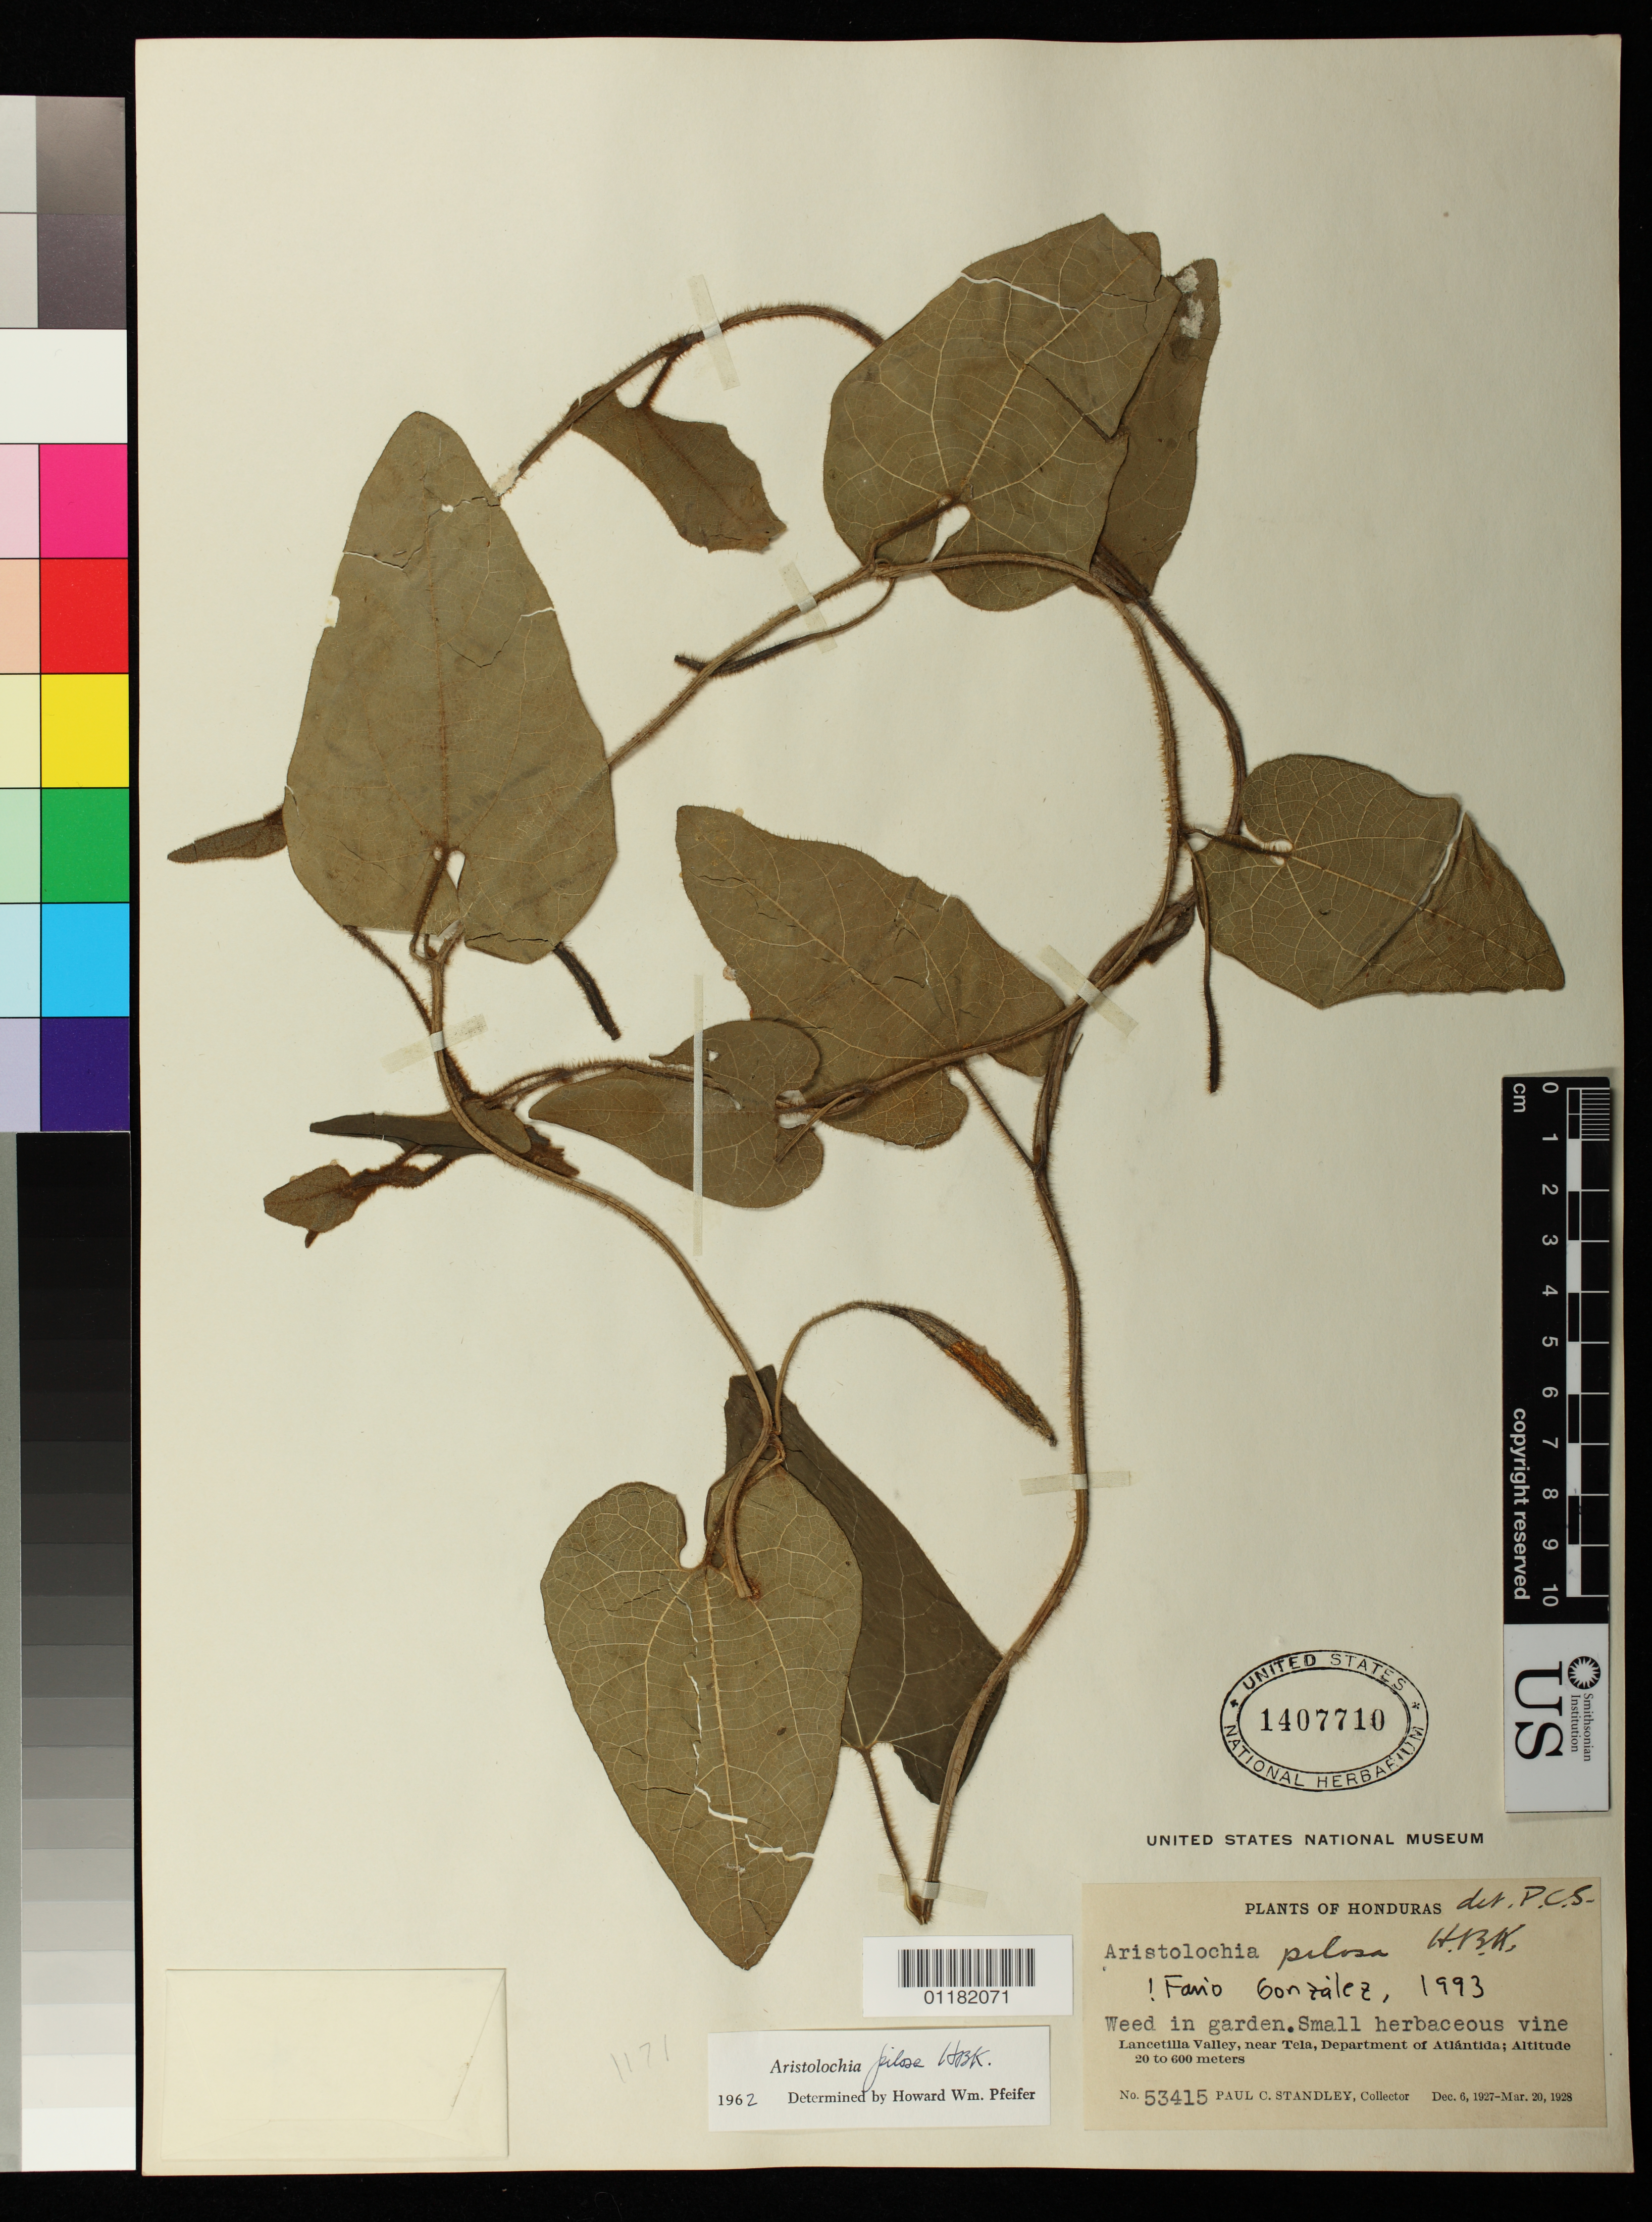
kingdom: Plantae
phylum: Tracheophyta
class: Magnoliopsida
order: Piperales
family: Aristolochiaceae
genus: Aristolochia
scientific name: Aristolochia pilosa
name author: Kunth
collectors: P. C. Standley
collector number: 53415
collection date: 1927-12-06/1928-03-20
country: Honduras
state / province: Atlántida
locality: Lancetilla Valley, near Tela. Weed in garden.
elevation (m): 20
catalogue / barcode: US 1407710